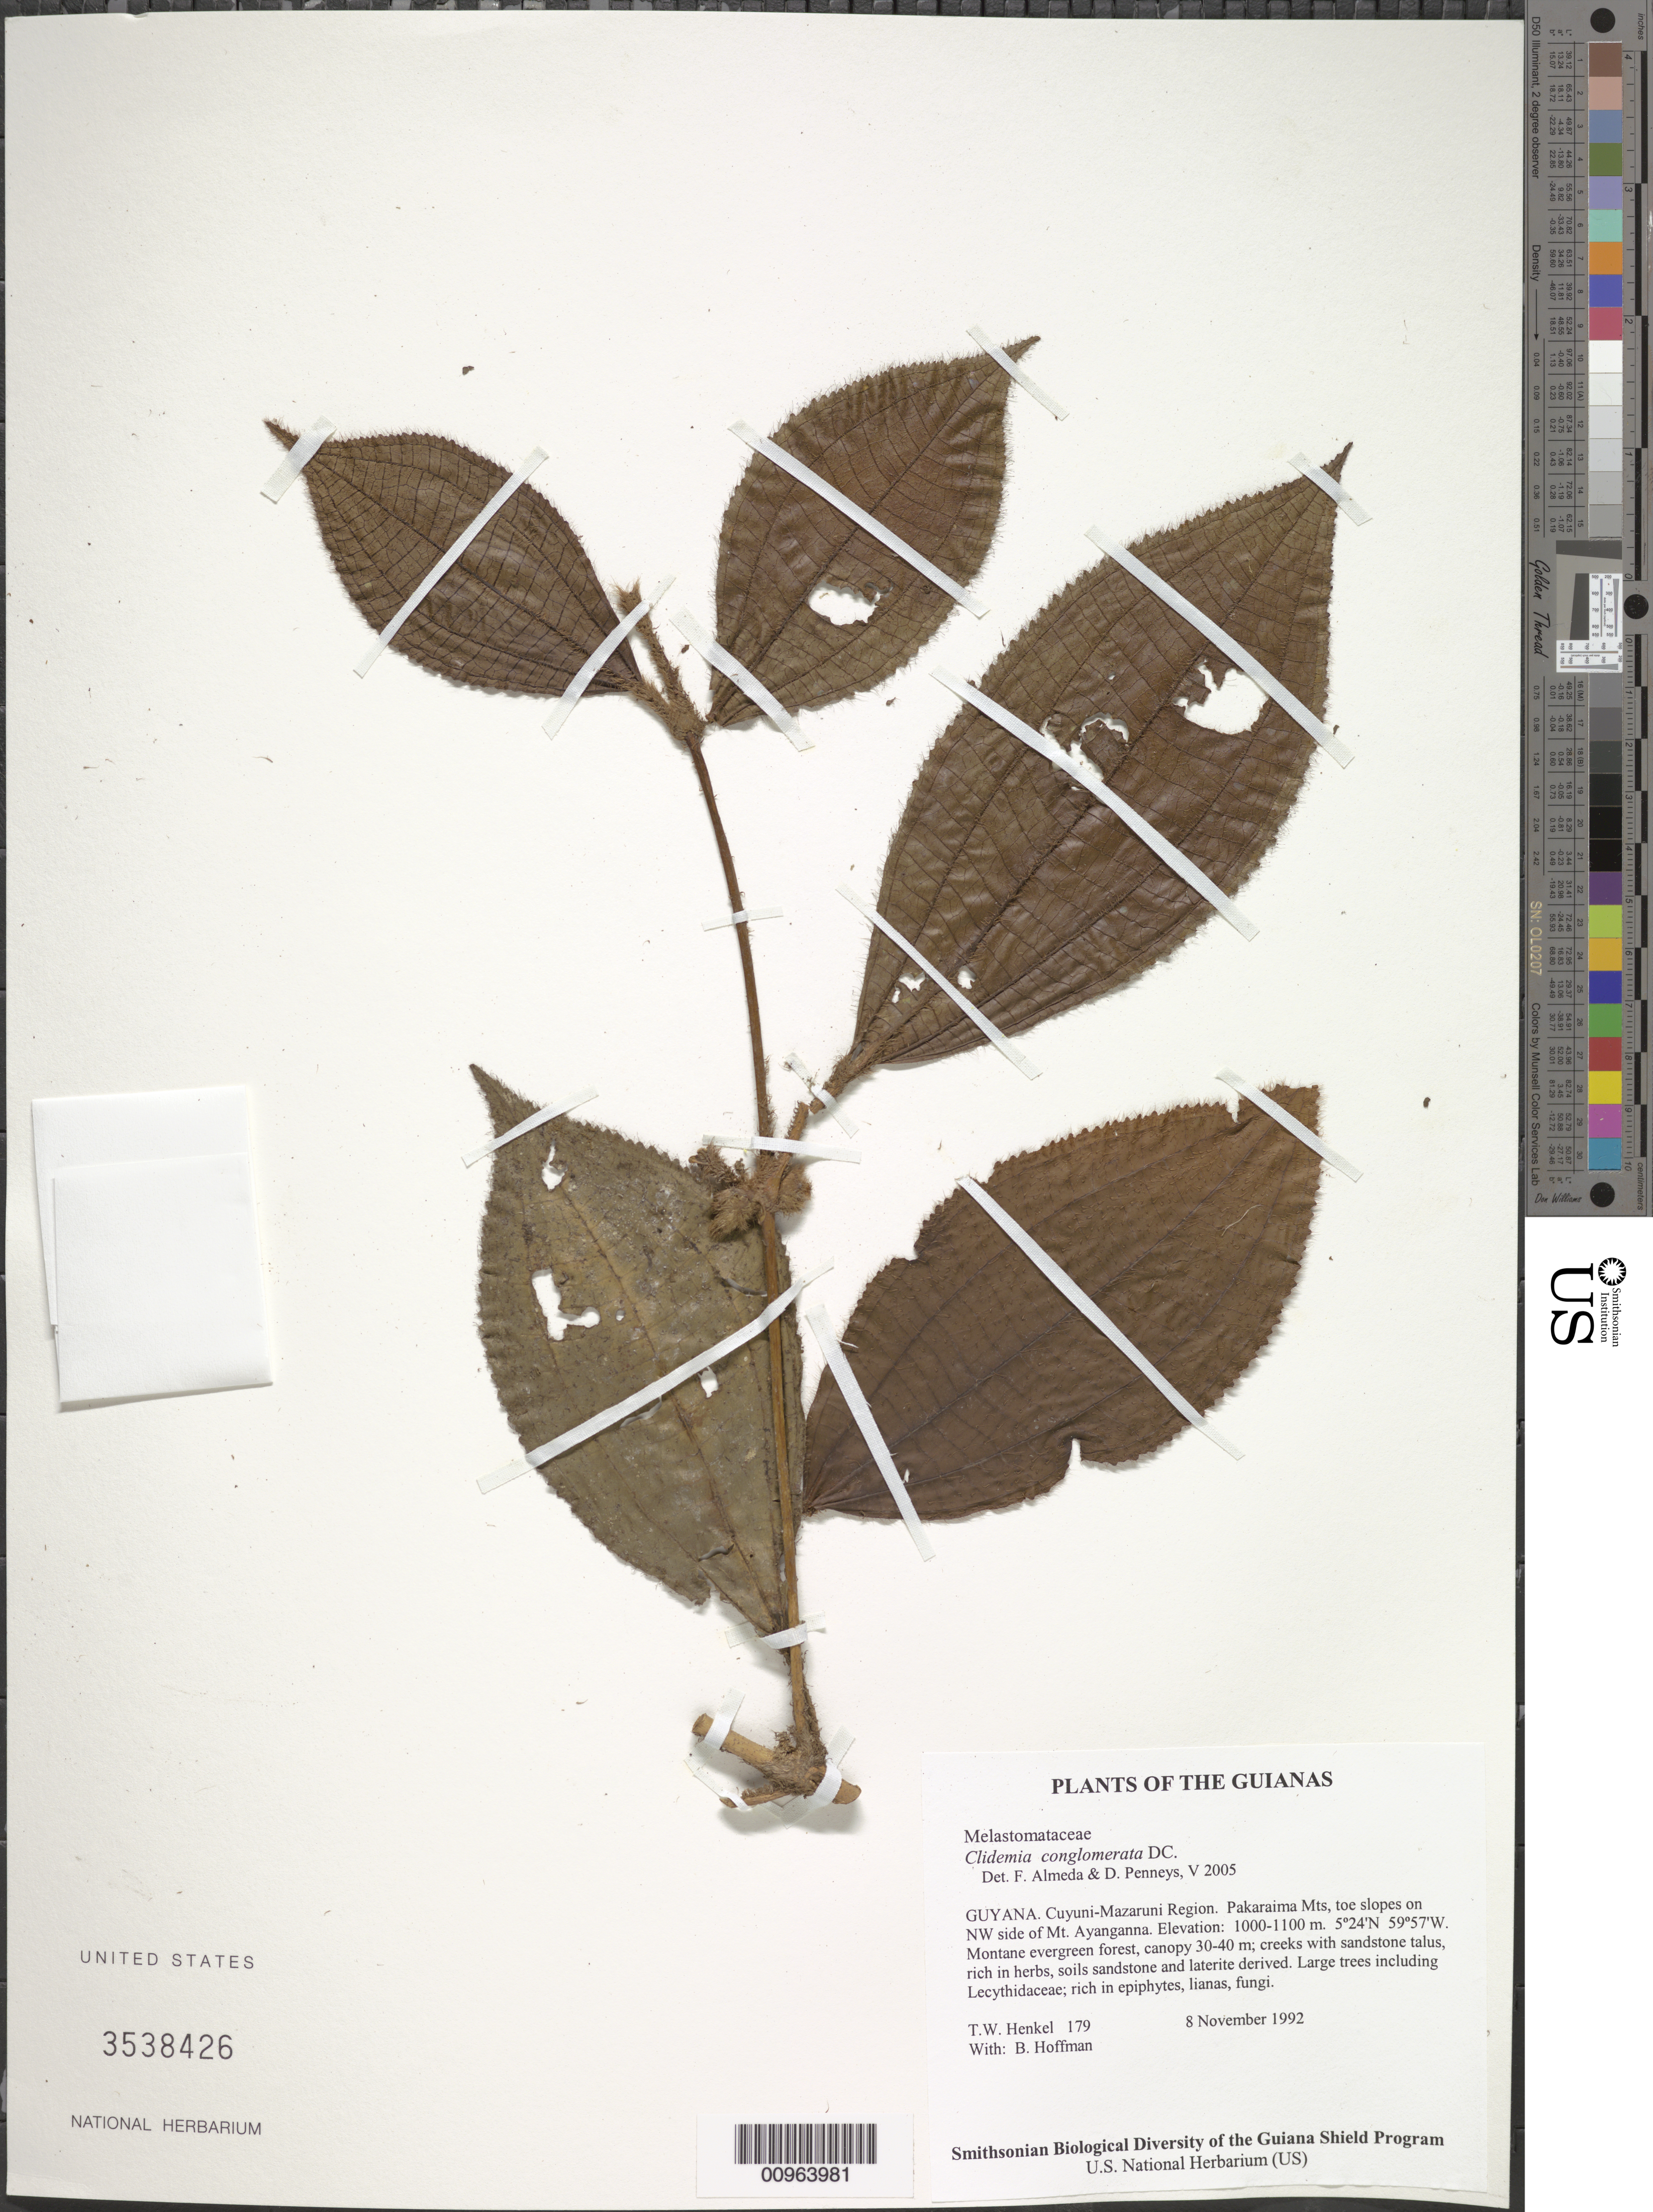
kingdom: Plantae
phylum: Tracheophyta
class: Magnoliopsida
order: Myrtales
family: Melastomataceae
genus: Clidemia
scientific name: Clidemia conglomerata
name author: DC.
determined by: Almeda, F.; Penneys, D. S.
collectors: T. Henkel & B. Hoffman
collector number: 179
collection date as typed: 8 November 1992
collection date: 1992-11-08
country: Guyana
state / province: Cuyuni-Mazaruni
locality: Pakaraima Mts, toe slopes on NW side of Mt. Ayanganna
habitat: Montane evergreen forest, canopy 30-40 m; creeks with sandstone talus, rich in herbs, soils sandstone and laterite derived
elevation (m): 1000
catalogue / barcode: US 3538426